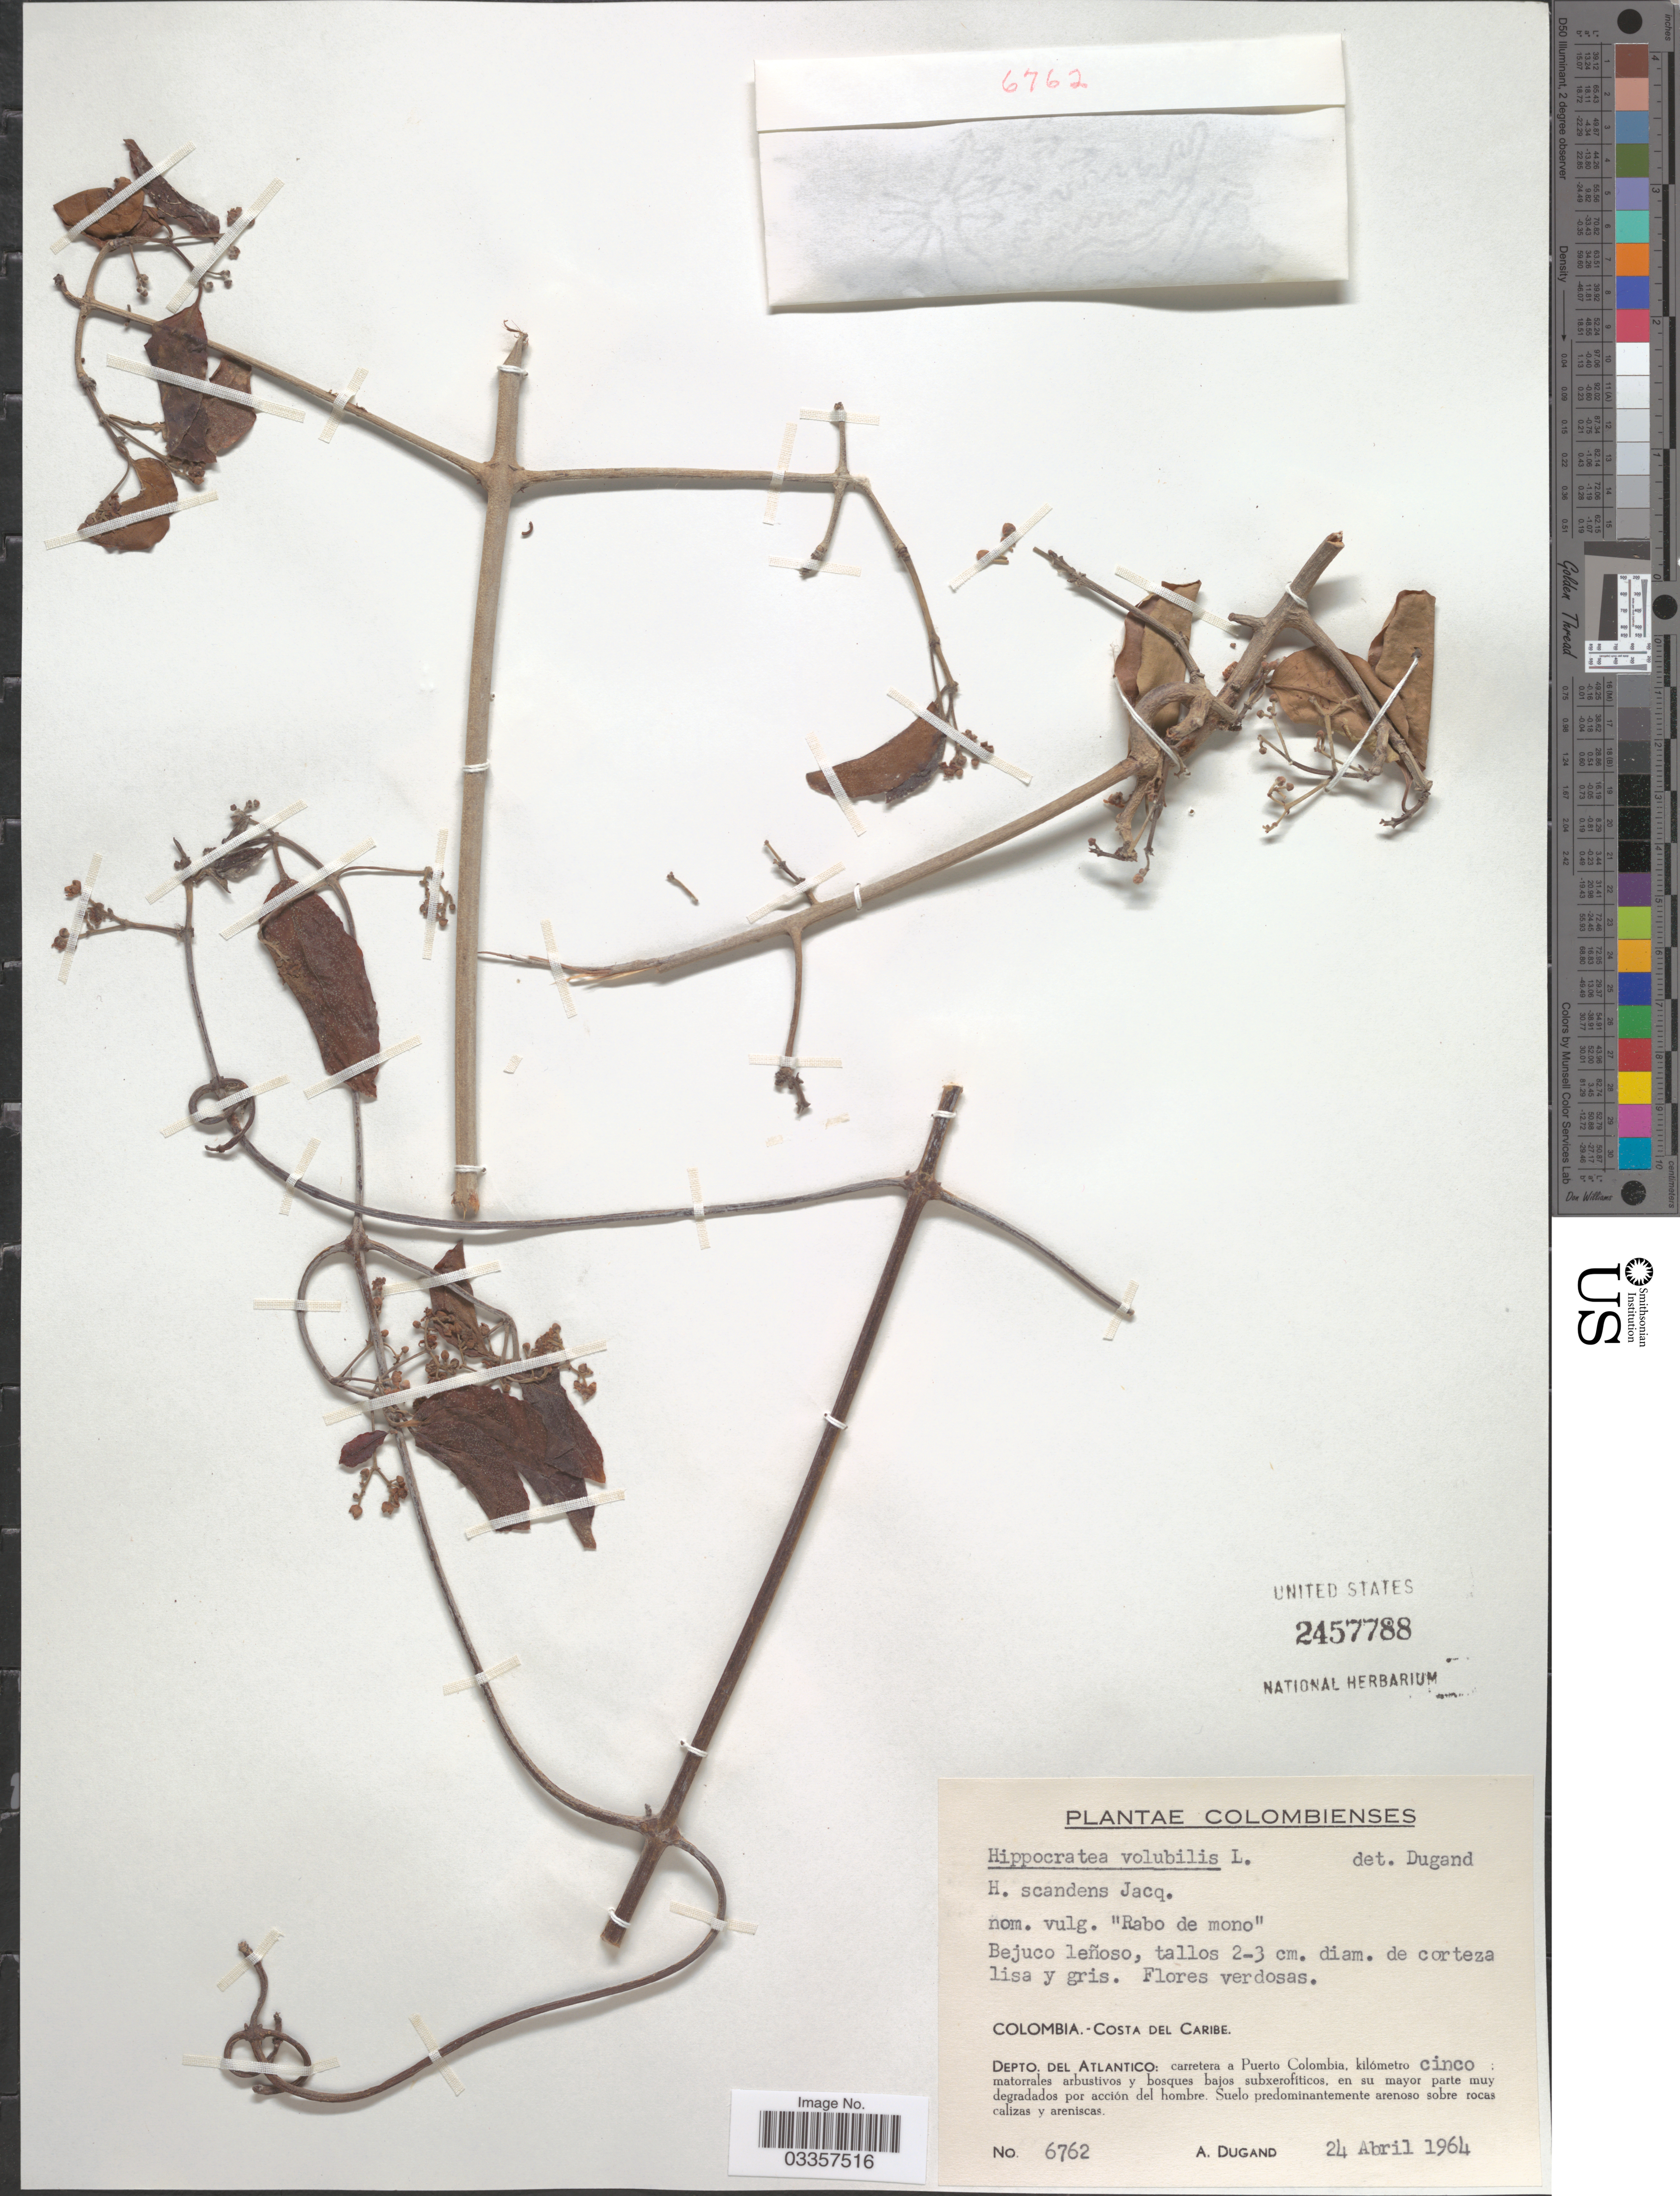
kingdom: Plantae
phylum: Tracheophyta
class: Magnoliopsida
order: Celastrales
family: Celastraceae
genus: Hippocratea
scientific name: Hippocratea volubilis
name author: L.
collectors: A. Dugand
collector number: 6762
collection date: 1964-04-24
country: Colombia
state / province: Atlántico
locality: Costa del Caribe. Depto. del Atlantico: carretera a Puerto Colombia, kilómetro cinco.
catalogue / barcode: US 2457788